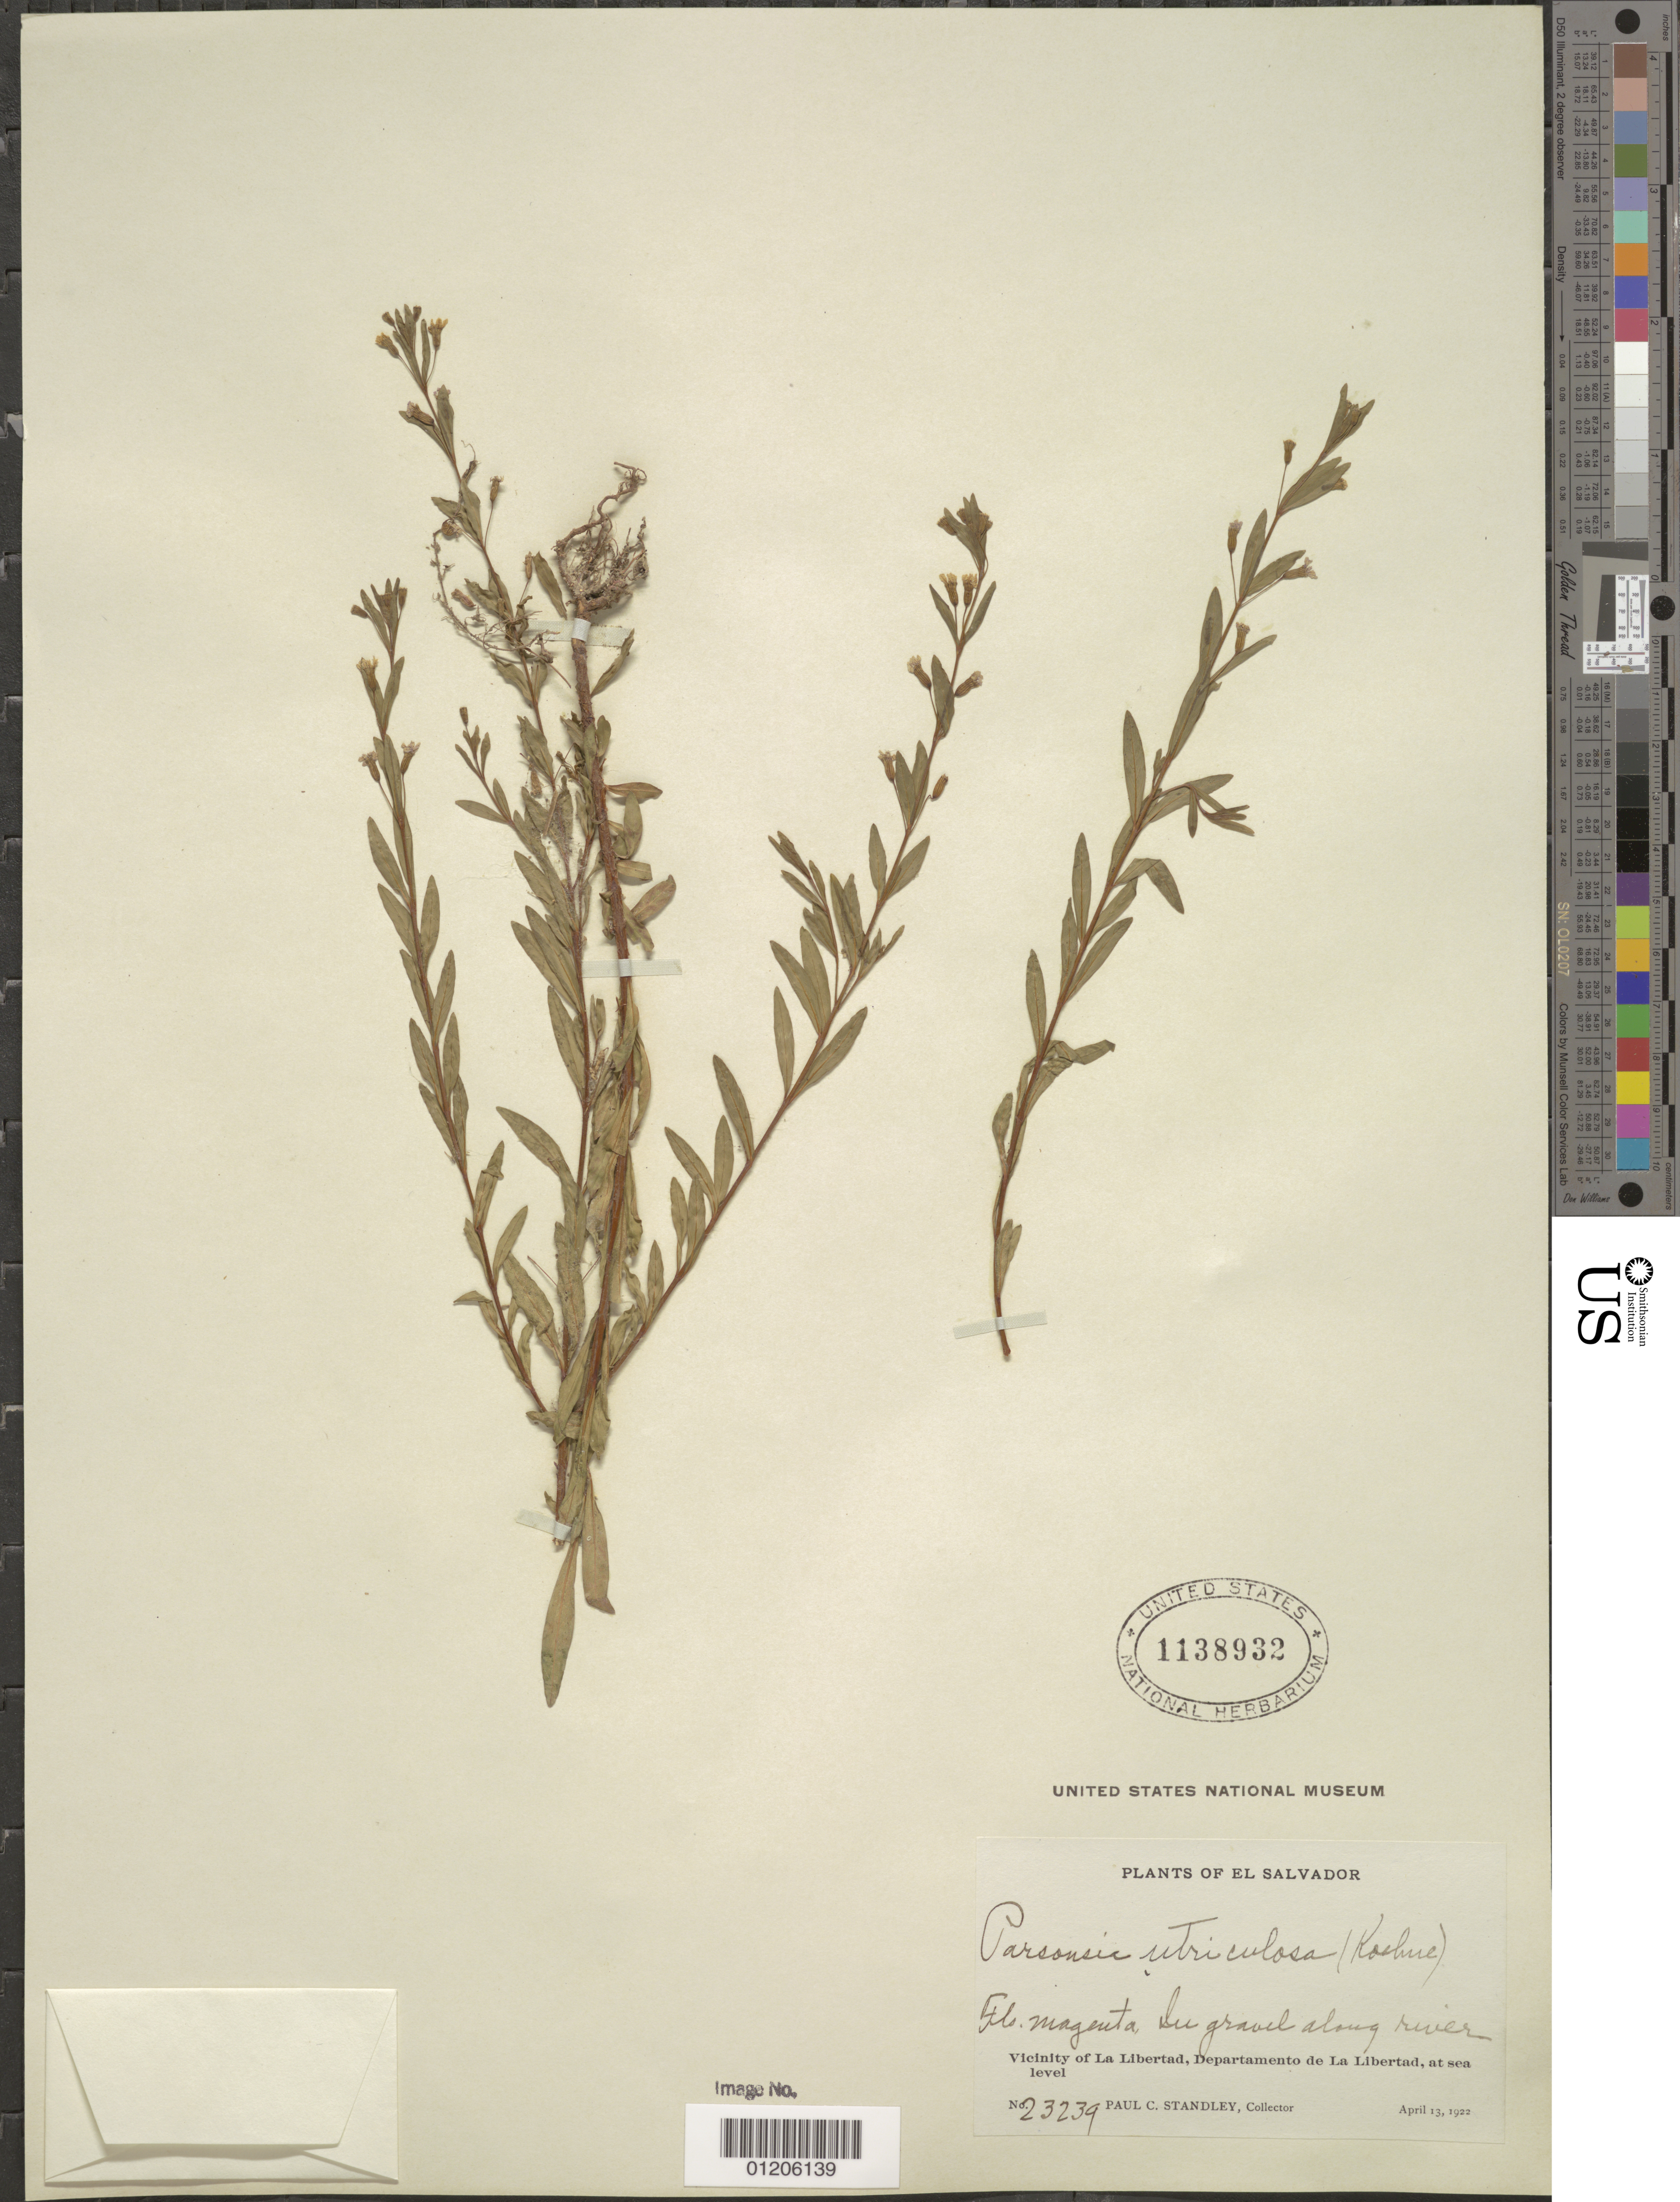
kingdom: Plantae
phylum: Tracheophyta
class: Magnoliopsida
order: Myrtales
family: Lythraceae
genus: Cuphea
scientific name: Cuphea utriculosa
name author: Koehne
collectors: P. C. Standley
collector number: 23239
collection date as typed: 13 Apr 1922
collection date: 1922-04-13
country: El Salvador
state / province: La Libertad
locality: Vicinity of La Libertad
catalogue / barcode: US 1138932